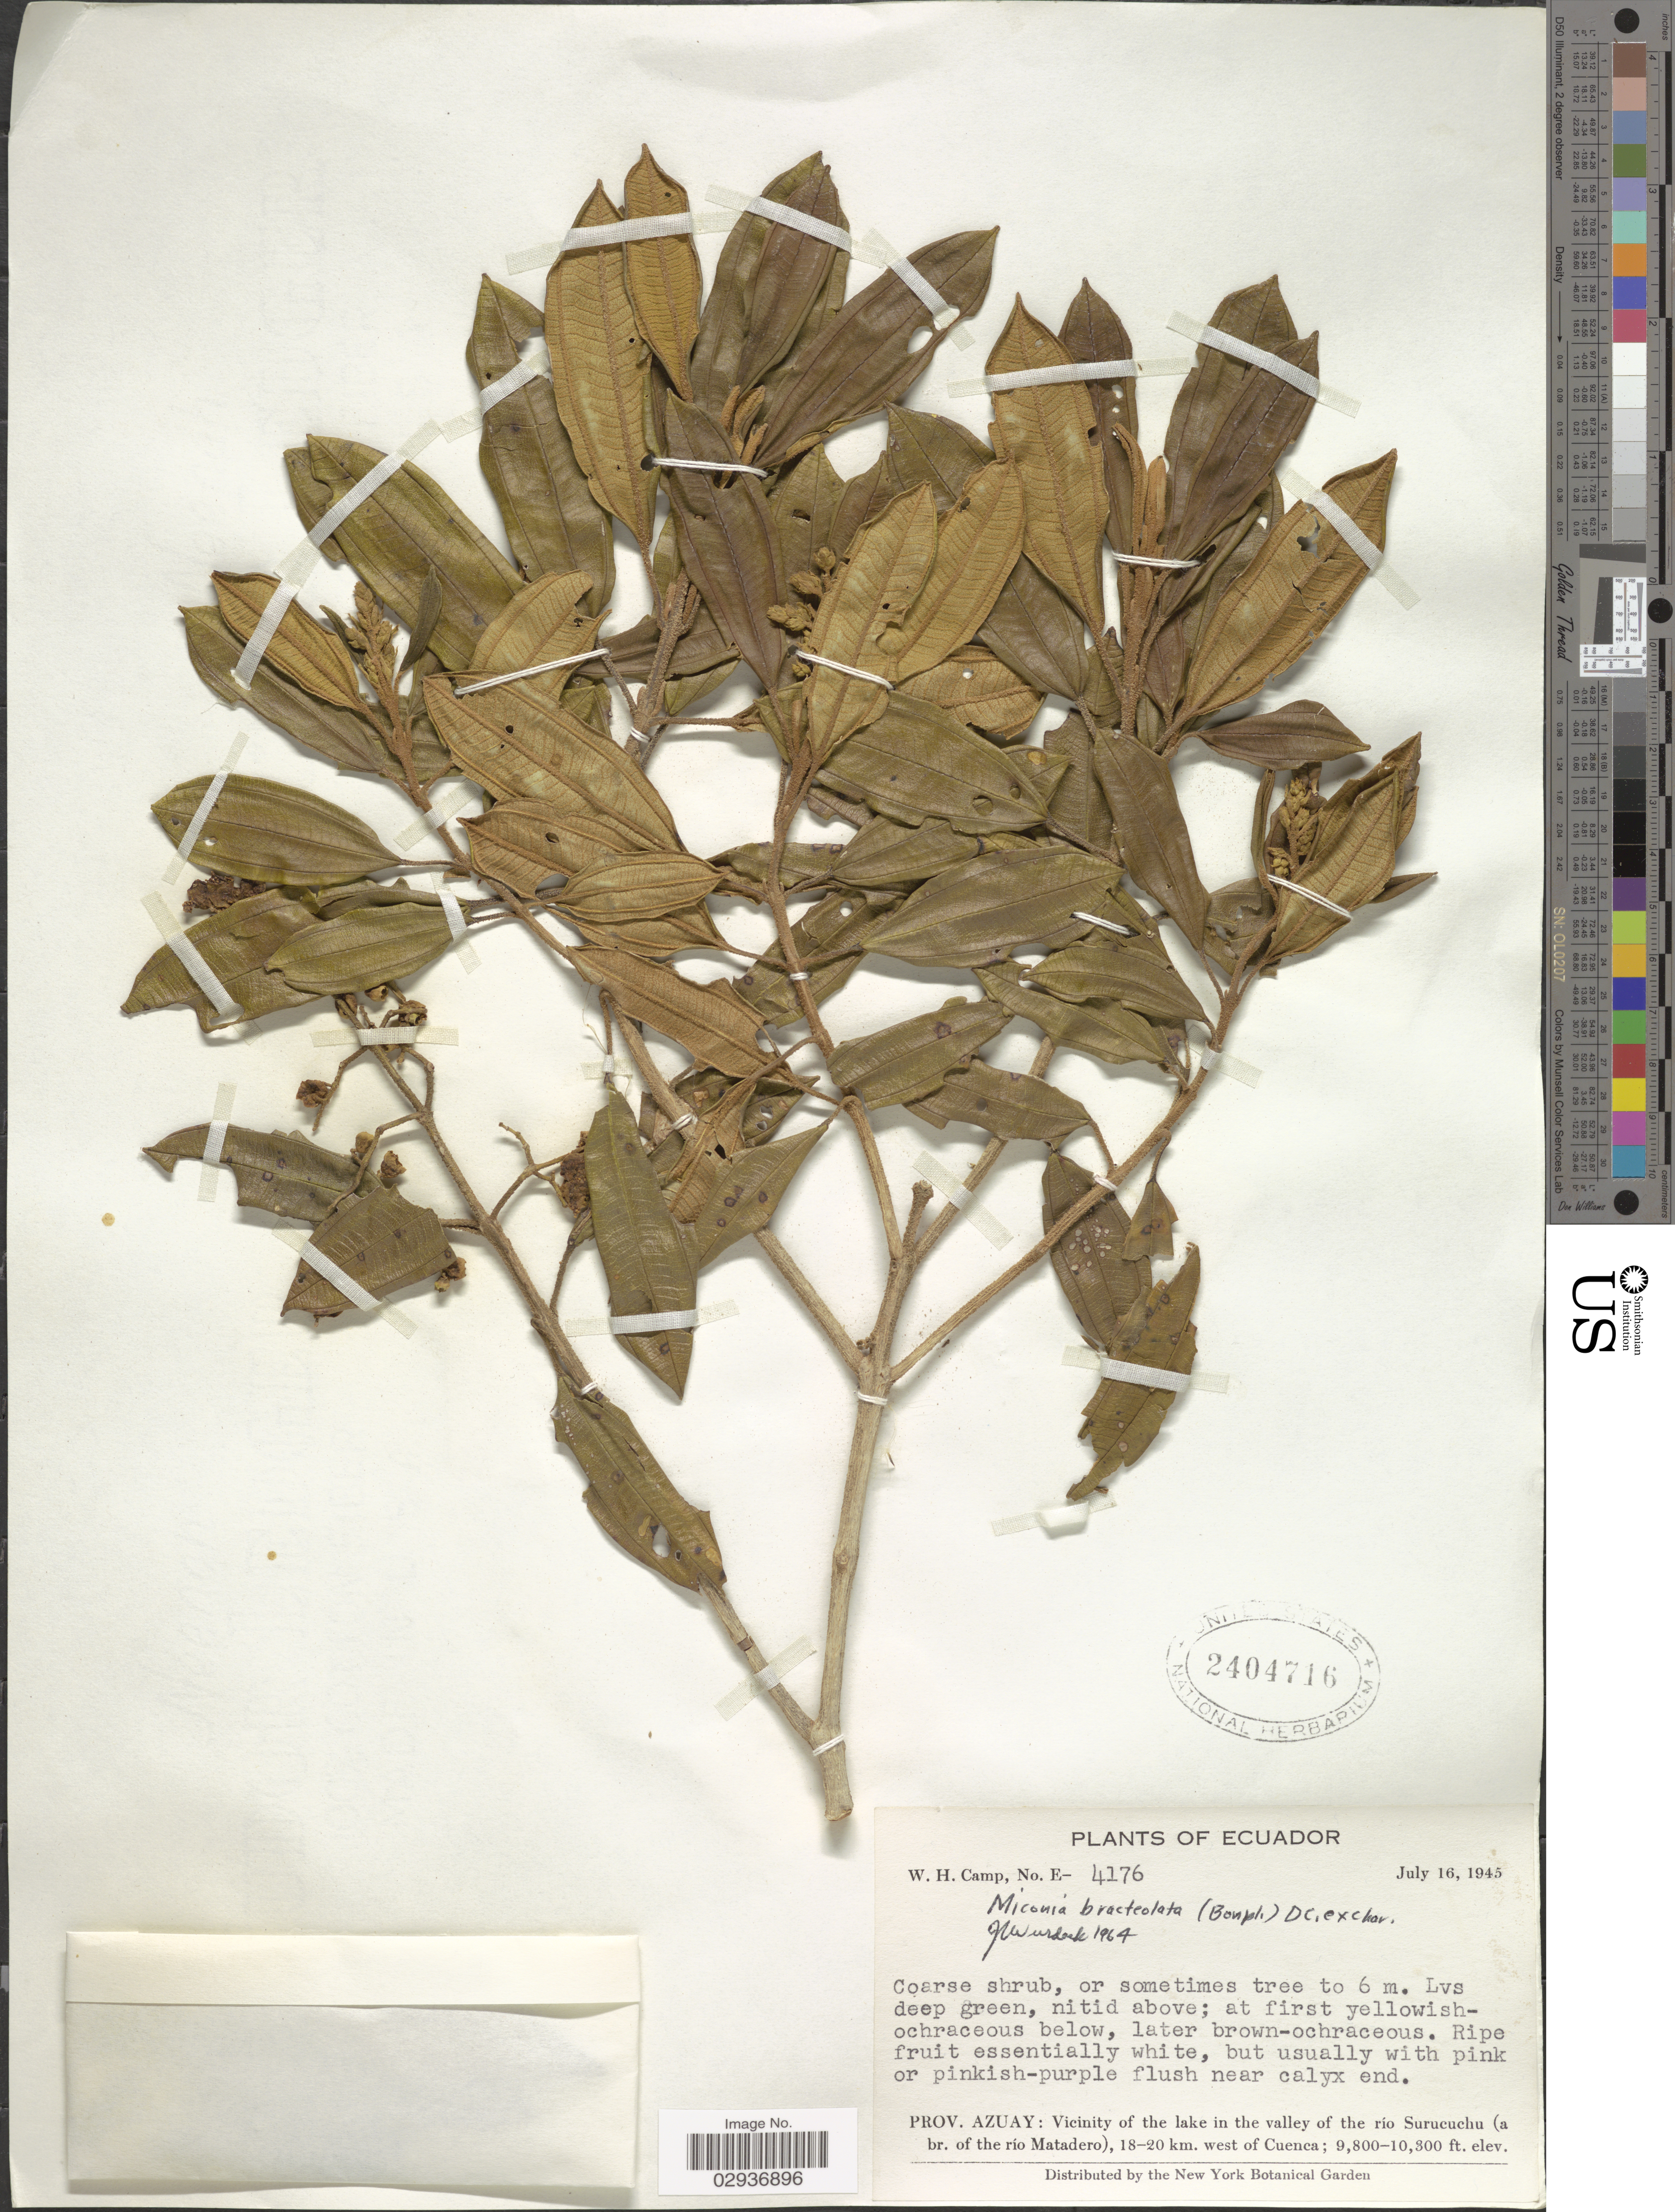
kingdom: Plantae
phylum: Tracheophyta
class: Magnoliopsida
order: Myrtales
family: Melastomataceae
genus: Miconia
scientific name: Miconia bracteolata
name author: (Bonpl.) DC.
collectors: W. H. Camp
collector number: E-4176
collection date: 1945-07-16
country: Ecuador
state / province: Azuay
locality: Vicinity of the lake in the valley of the río Surucuchu (a br. of the río Matadero), 18-20 km. west of Cuenca.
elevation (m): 2987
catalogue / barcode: US 2404716